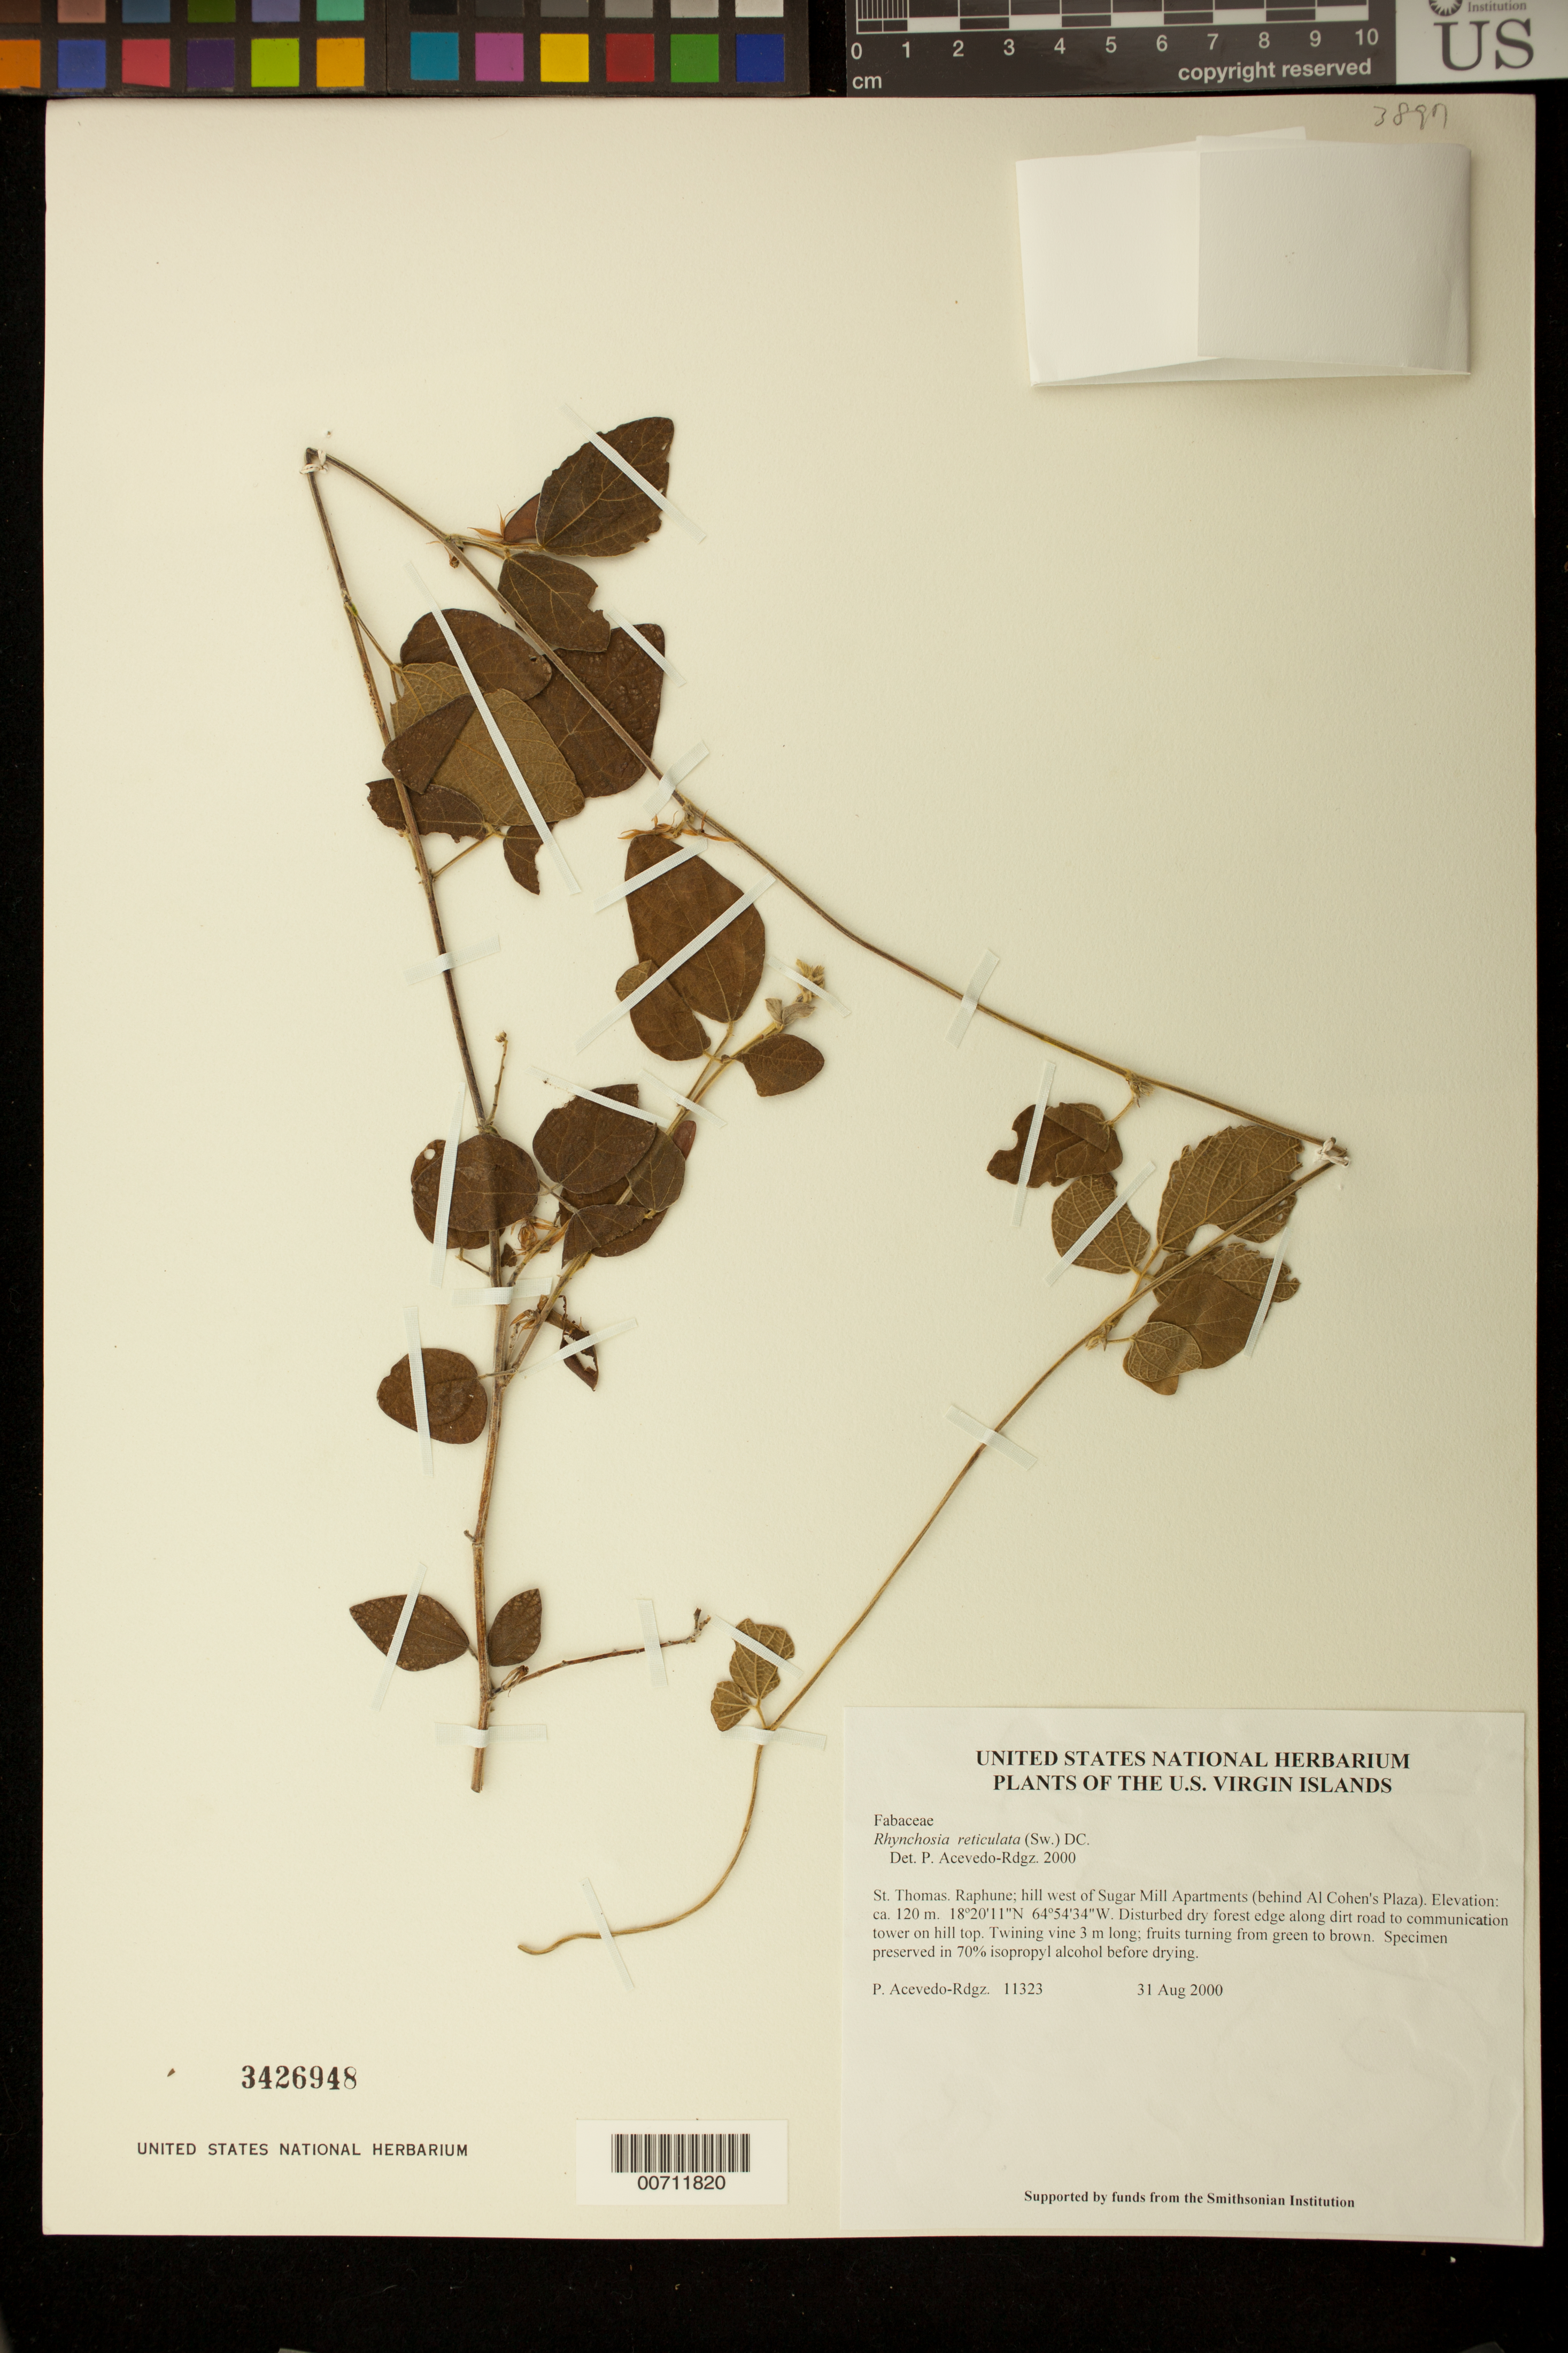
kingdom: Plantae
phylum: Tracheophyta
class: Magnoliopsida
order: Fabales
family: Fabaceae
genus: Rhynchosia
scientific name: Rhynchosia minima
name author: (L.) DC.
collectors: P. Acevedo-Rodr.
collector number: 11323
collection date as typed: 31 Aug 2000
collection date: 2000-08-31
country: U.S. Virgin Islands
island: St. Thomas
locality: Raphune; hill west of Sugar Mill Apartments (behind Al Cohen's Plaza).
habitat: Disturbed dry forest edge along dirt road to communication tower on hill top.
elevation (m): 120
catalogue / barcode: US 3426948